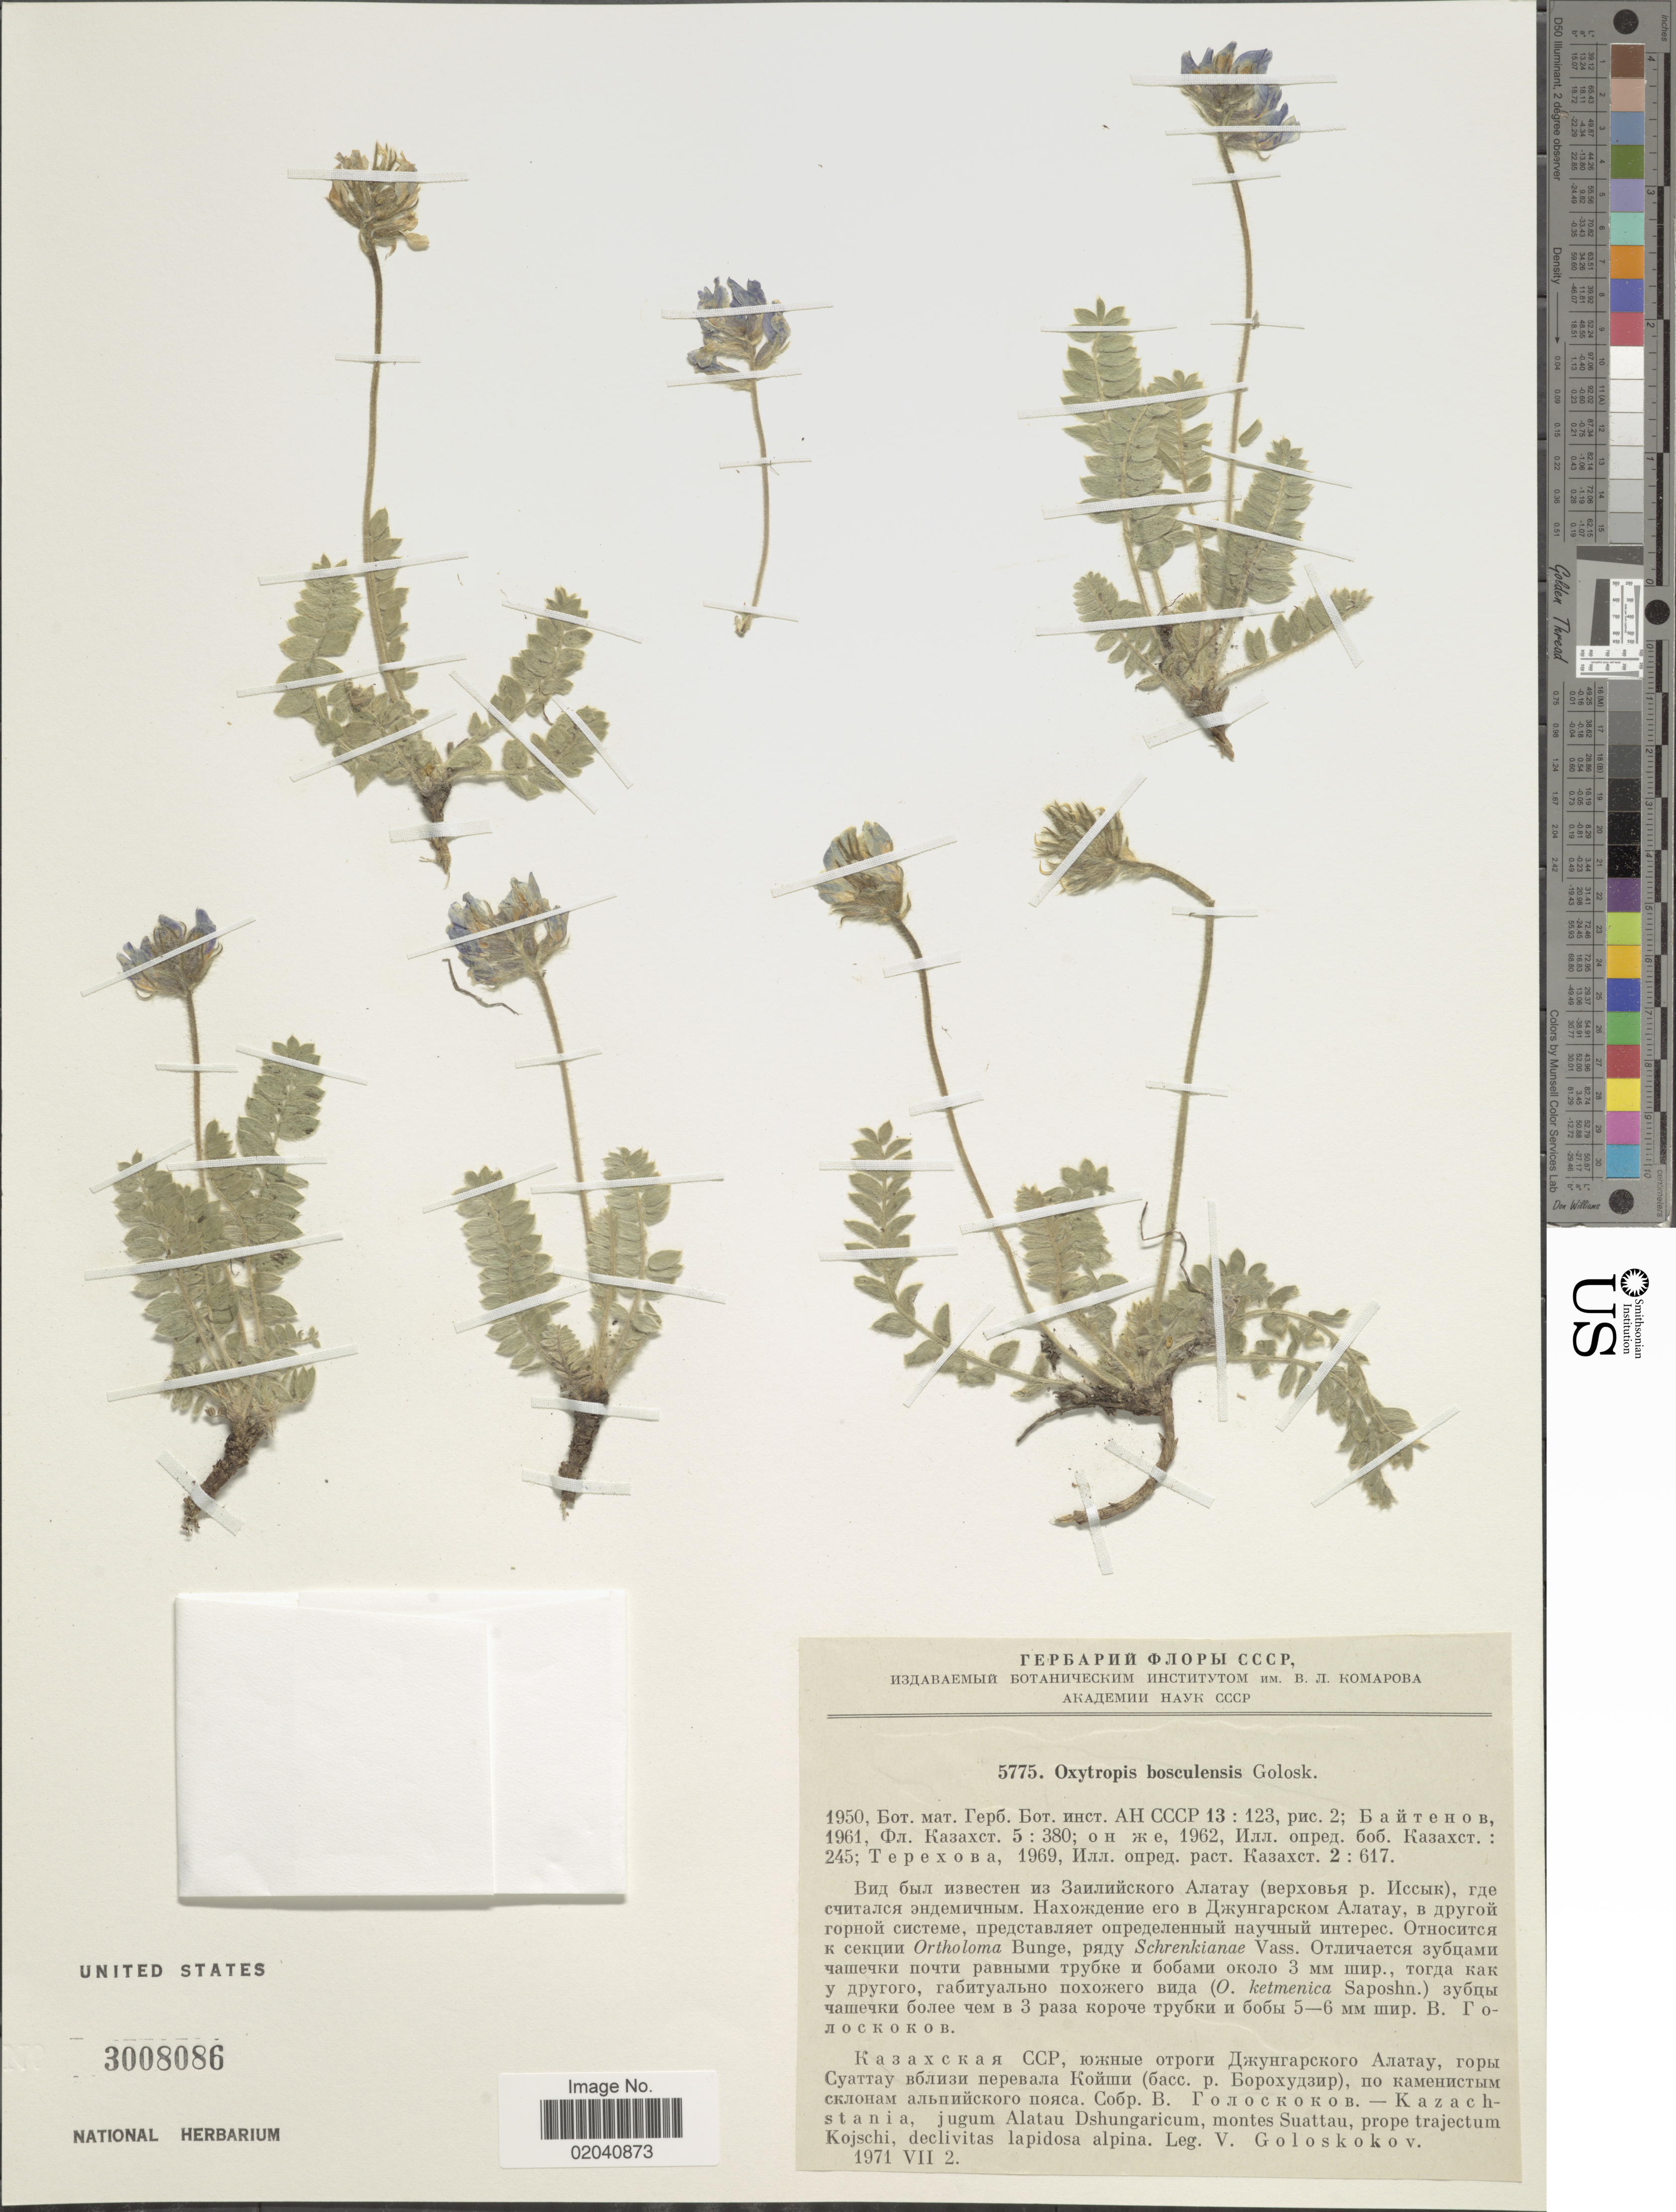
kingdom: Plantae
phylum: Tracheophyta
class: Magnoliopsida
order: Fabales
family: Fabaceae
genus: Oxytropis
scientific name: Oxytropis bosculensis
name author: Golosk.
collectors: V. P. Goloskokov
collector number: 5775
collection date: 1971-07-12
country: Kazakhstan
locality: Kazachstania, jugum Alatau Dshungaricum, montes Suattau, prope trajectum Kojschi, declivitas lapidosa alpina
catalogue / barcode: US 3008086